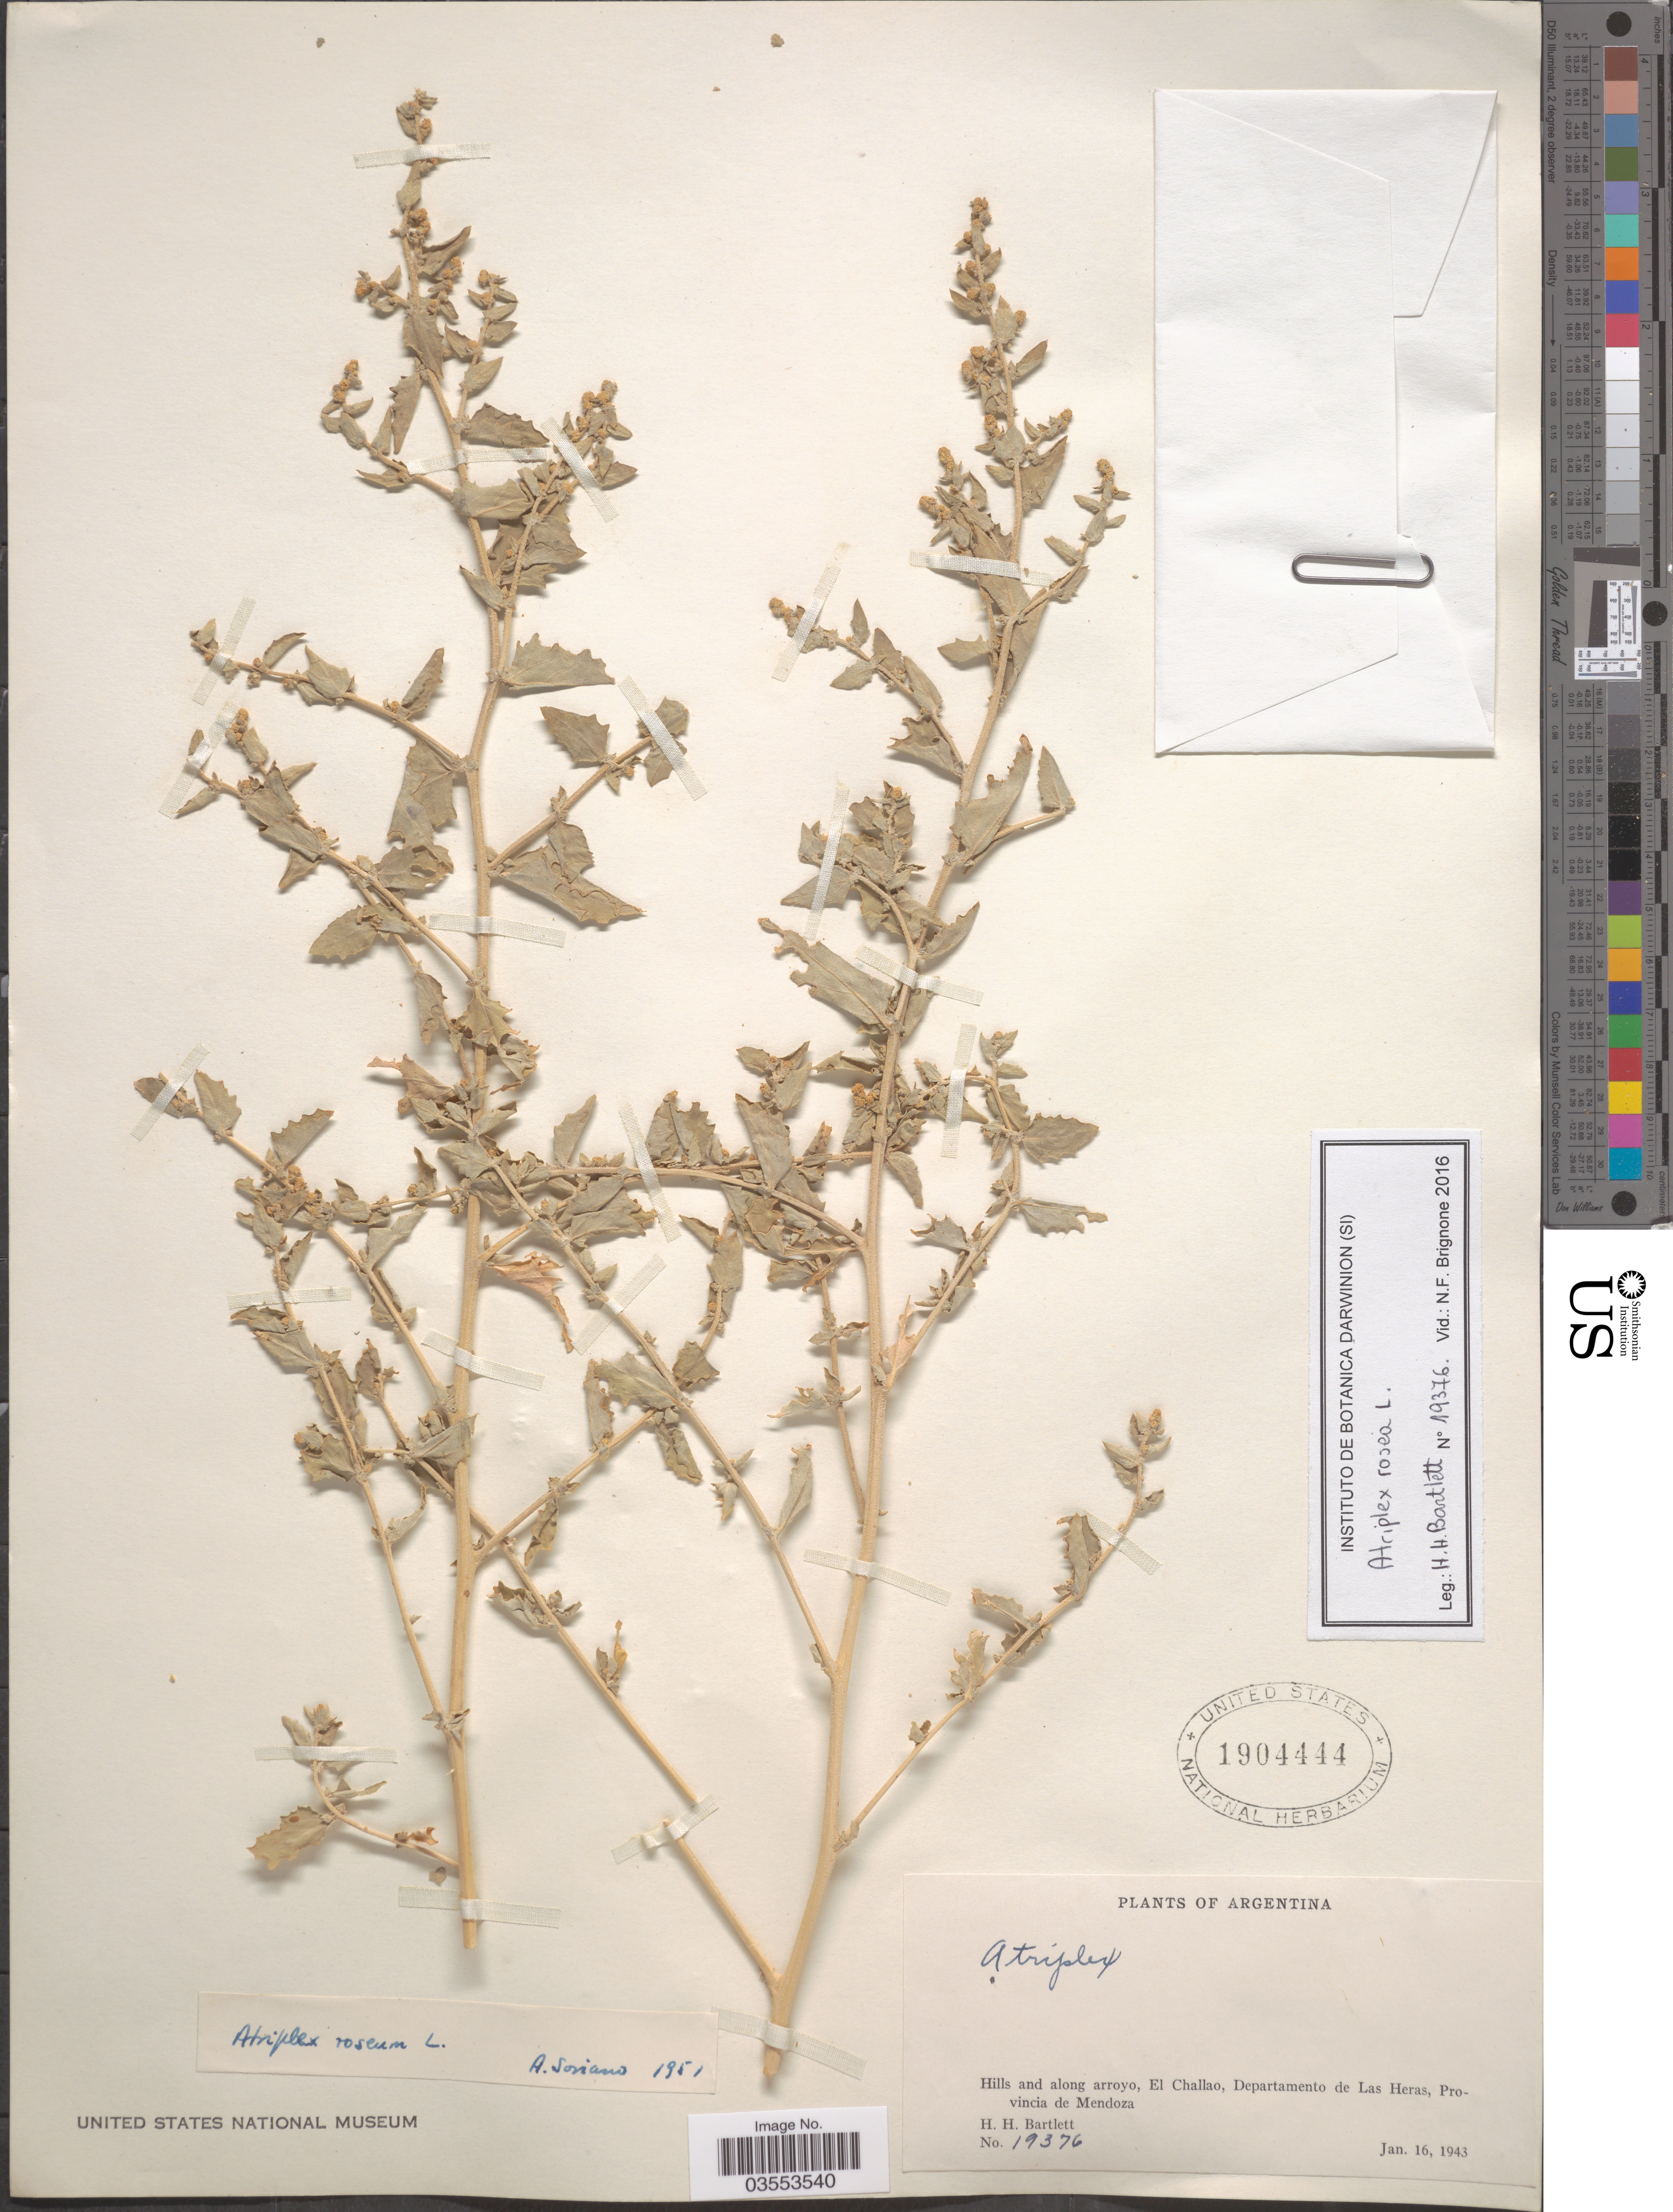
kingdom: Plantae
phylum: Tracheophyta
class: Magnoliopsida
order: Caryophyllales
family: Amaranthaceae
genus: Atriplex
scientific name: Atriplex rosea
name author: L.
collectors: H. H. Bartlett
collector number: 19376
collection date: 1943-01-16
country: Argentina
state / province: Mendoza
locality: Hills and along arroyo, El Challao, Departamento de Las Heras.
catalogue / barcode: US 1904444